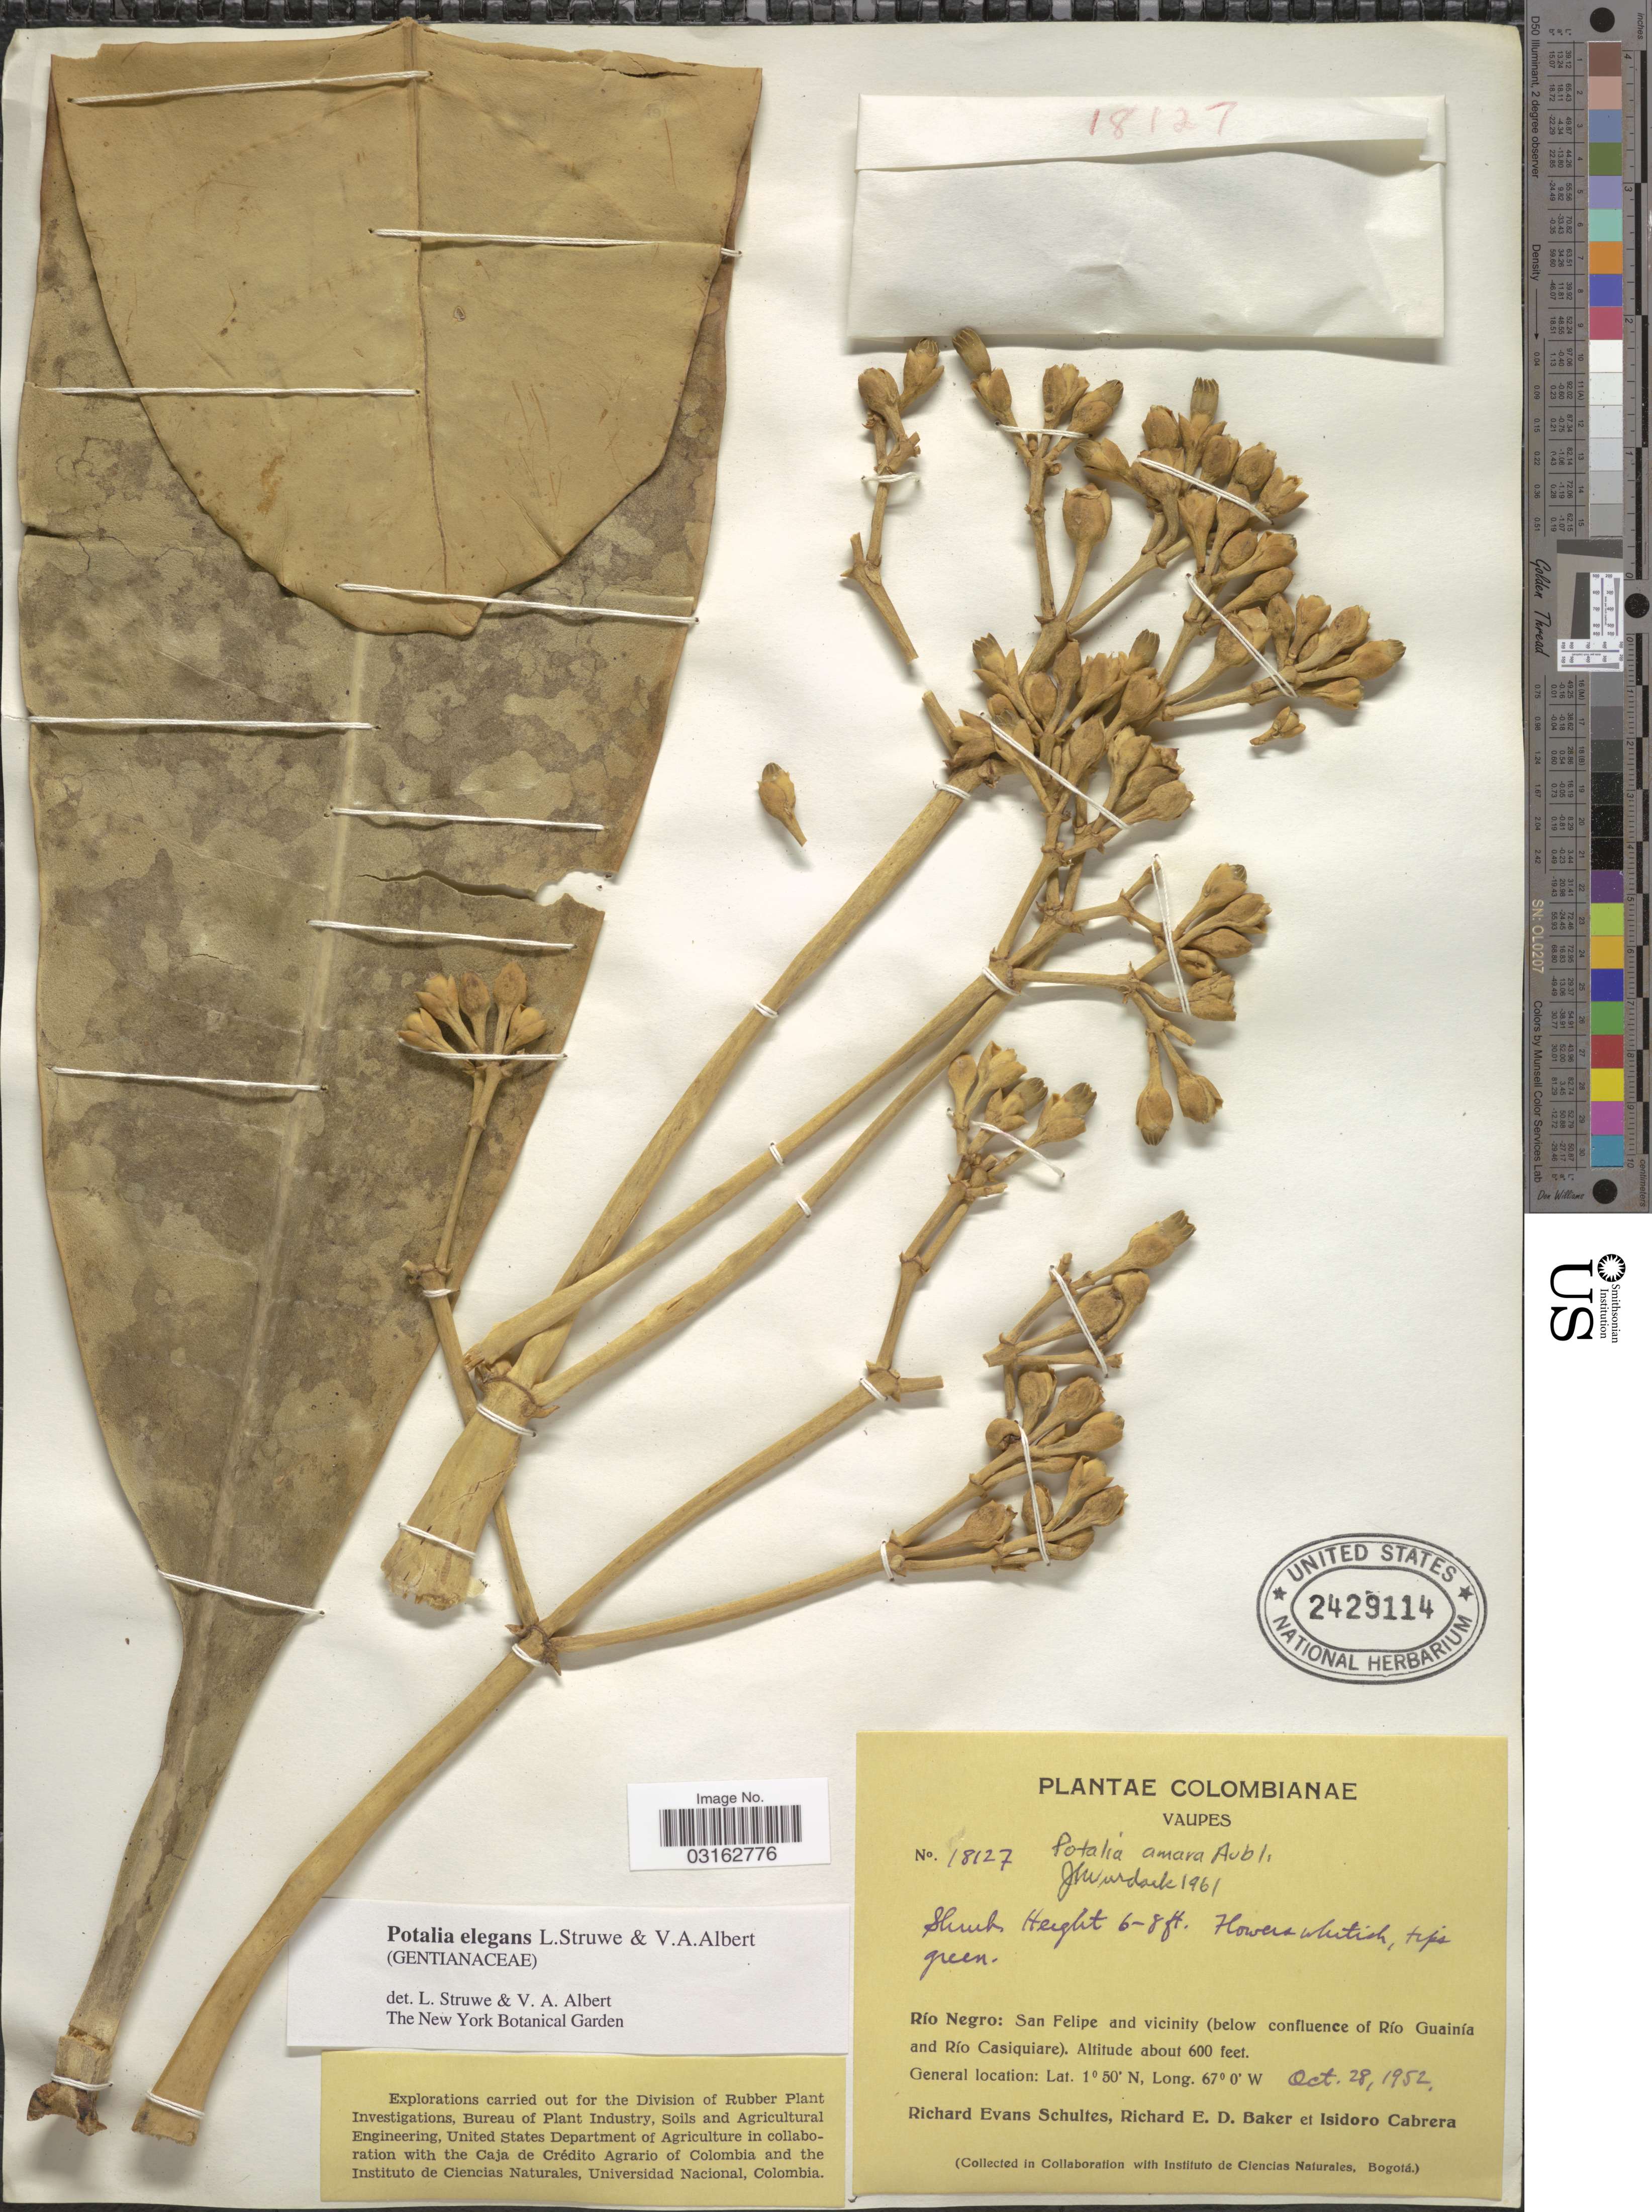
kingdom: Plantae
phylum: Tracheophyta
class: Magnoliopsida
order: Gentianales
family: Gentianaceae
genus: Potalia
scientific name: Potalia elegans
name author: Struwe & V.A. Albert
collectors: R. E. Schultes, R. E. D. Baker & I. Cabrera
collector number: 18127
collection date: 1952-10-28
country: Colombia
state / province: Vaupés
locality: Río Negro: San Felipe and vicinity (below confluence of Río Guainía and Río Casiquiare).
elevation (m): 183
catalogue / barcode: US 2429114